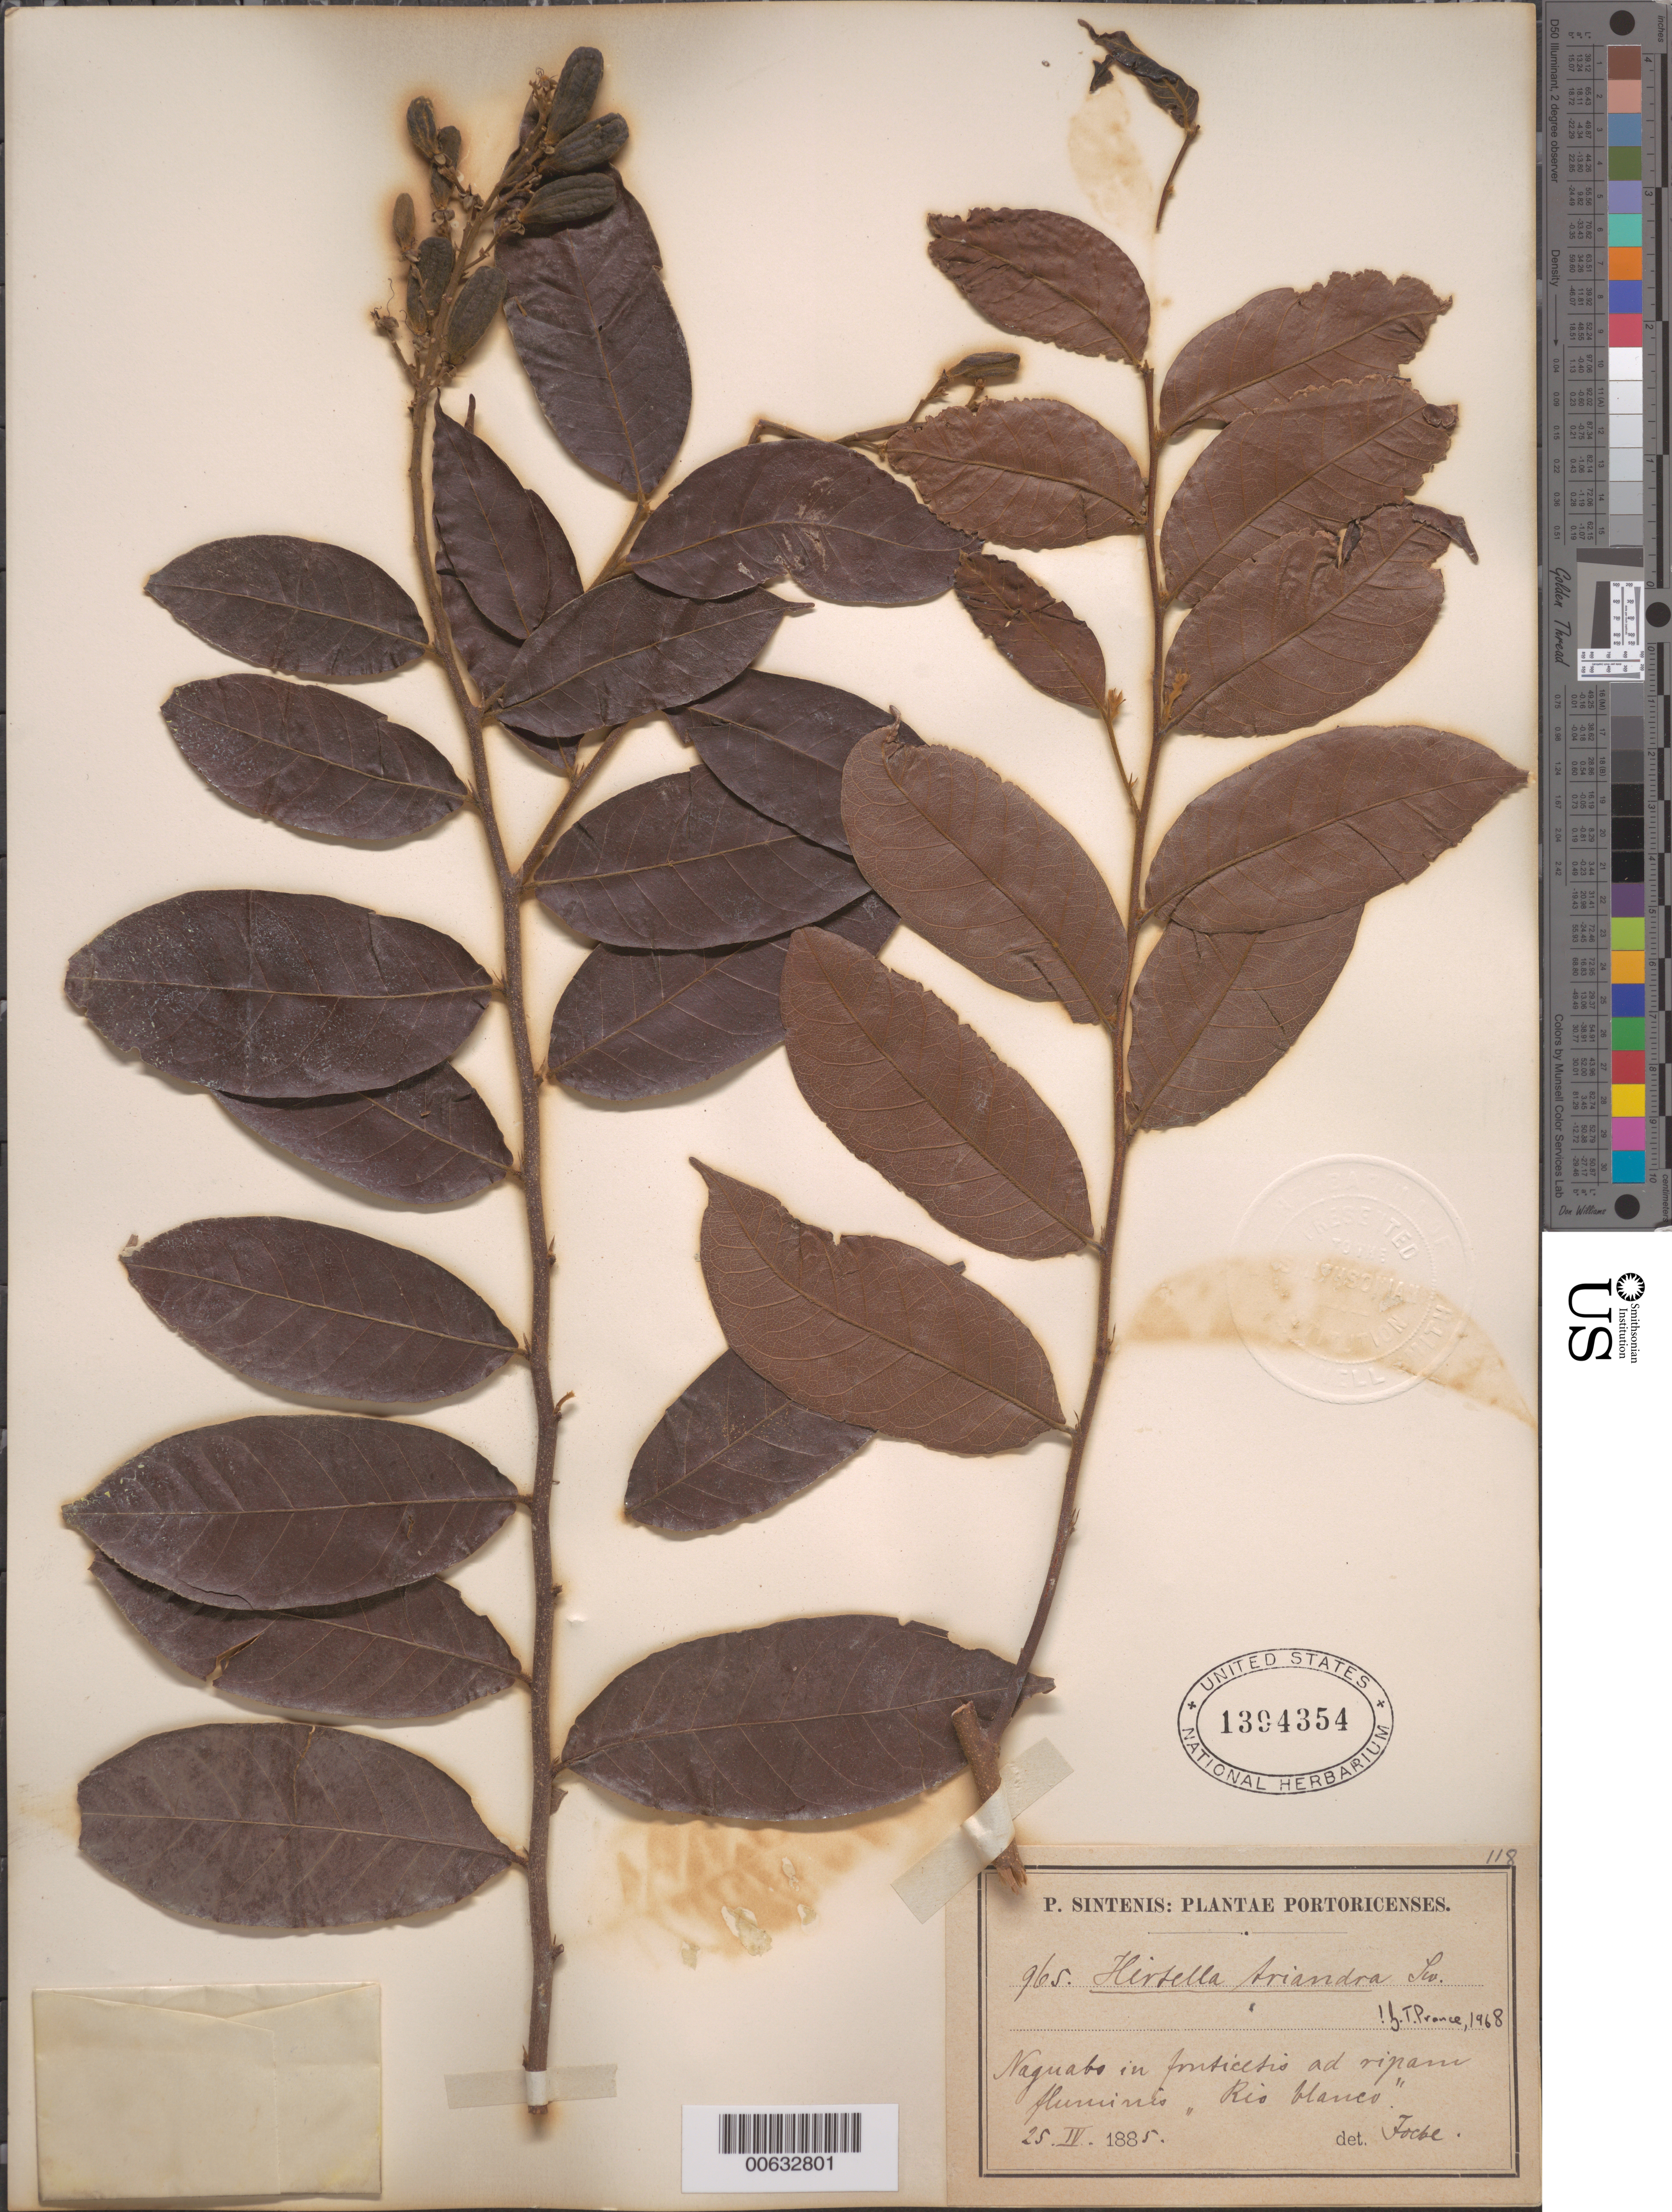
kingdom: Plantae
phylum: Tracheophyta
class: Magnoliopsida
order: Malpighiales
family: Chrysobalanaceae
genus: Hirtella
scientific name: Hirtella triandra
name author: Sw.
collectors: P. Sintenis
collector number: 965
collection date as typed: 25 Apr 1885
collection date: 1885-04-25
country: Puerto Rico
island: Greater Antilles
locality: Naguabo in fruticetis ad ripam fluminis 'Rio blanco'.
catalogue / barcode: US 1394354